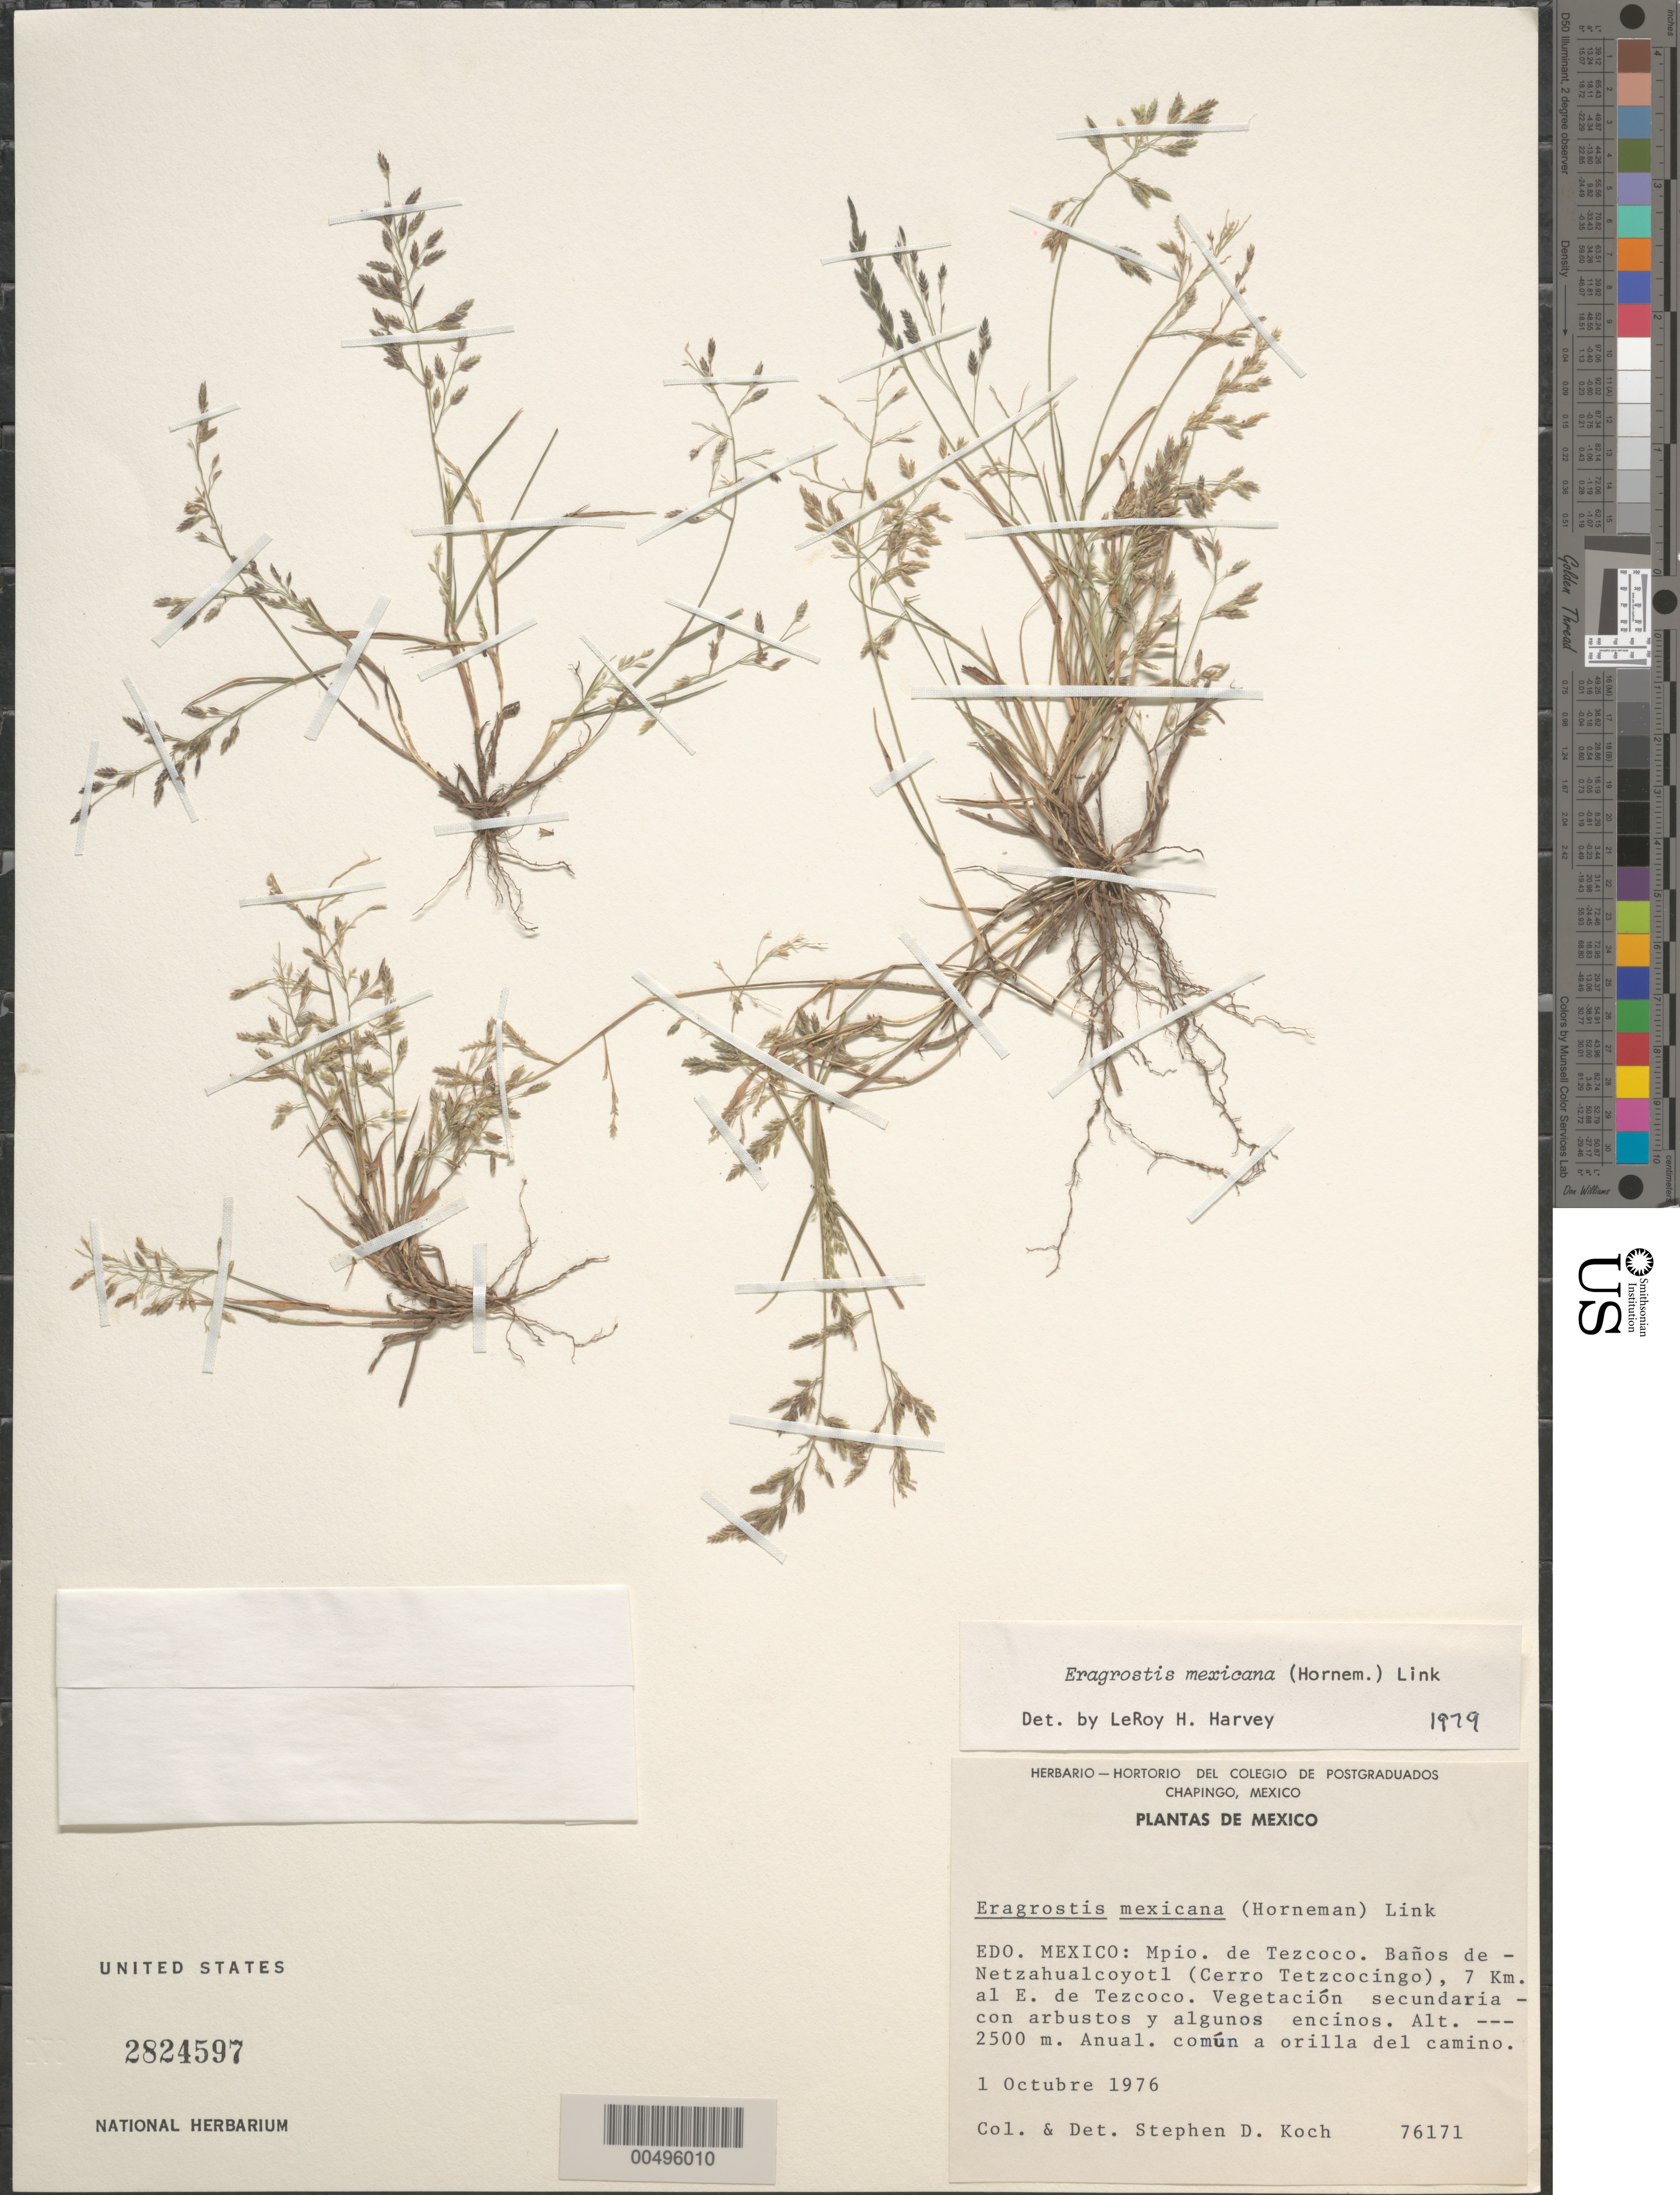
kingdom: Plantae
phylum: Tracheophyta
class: Liliopsida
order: Poales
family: Poaceae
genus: Eragrostis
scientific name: Eragrostis mexicana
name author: (Hornem.) Link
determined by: Harvey, L. H.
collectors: S. D. Koch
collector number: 76171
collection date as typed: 1 Oct 1976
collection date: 1976-10-01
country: Mexico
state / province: México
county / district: Texcoco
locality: Baños de Netzahualcoyotl (Cerro Tetzcocingo), 7 km E of Tezcoco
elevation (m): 2500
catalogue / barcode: US 2824597